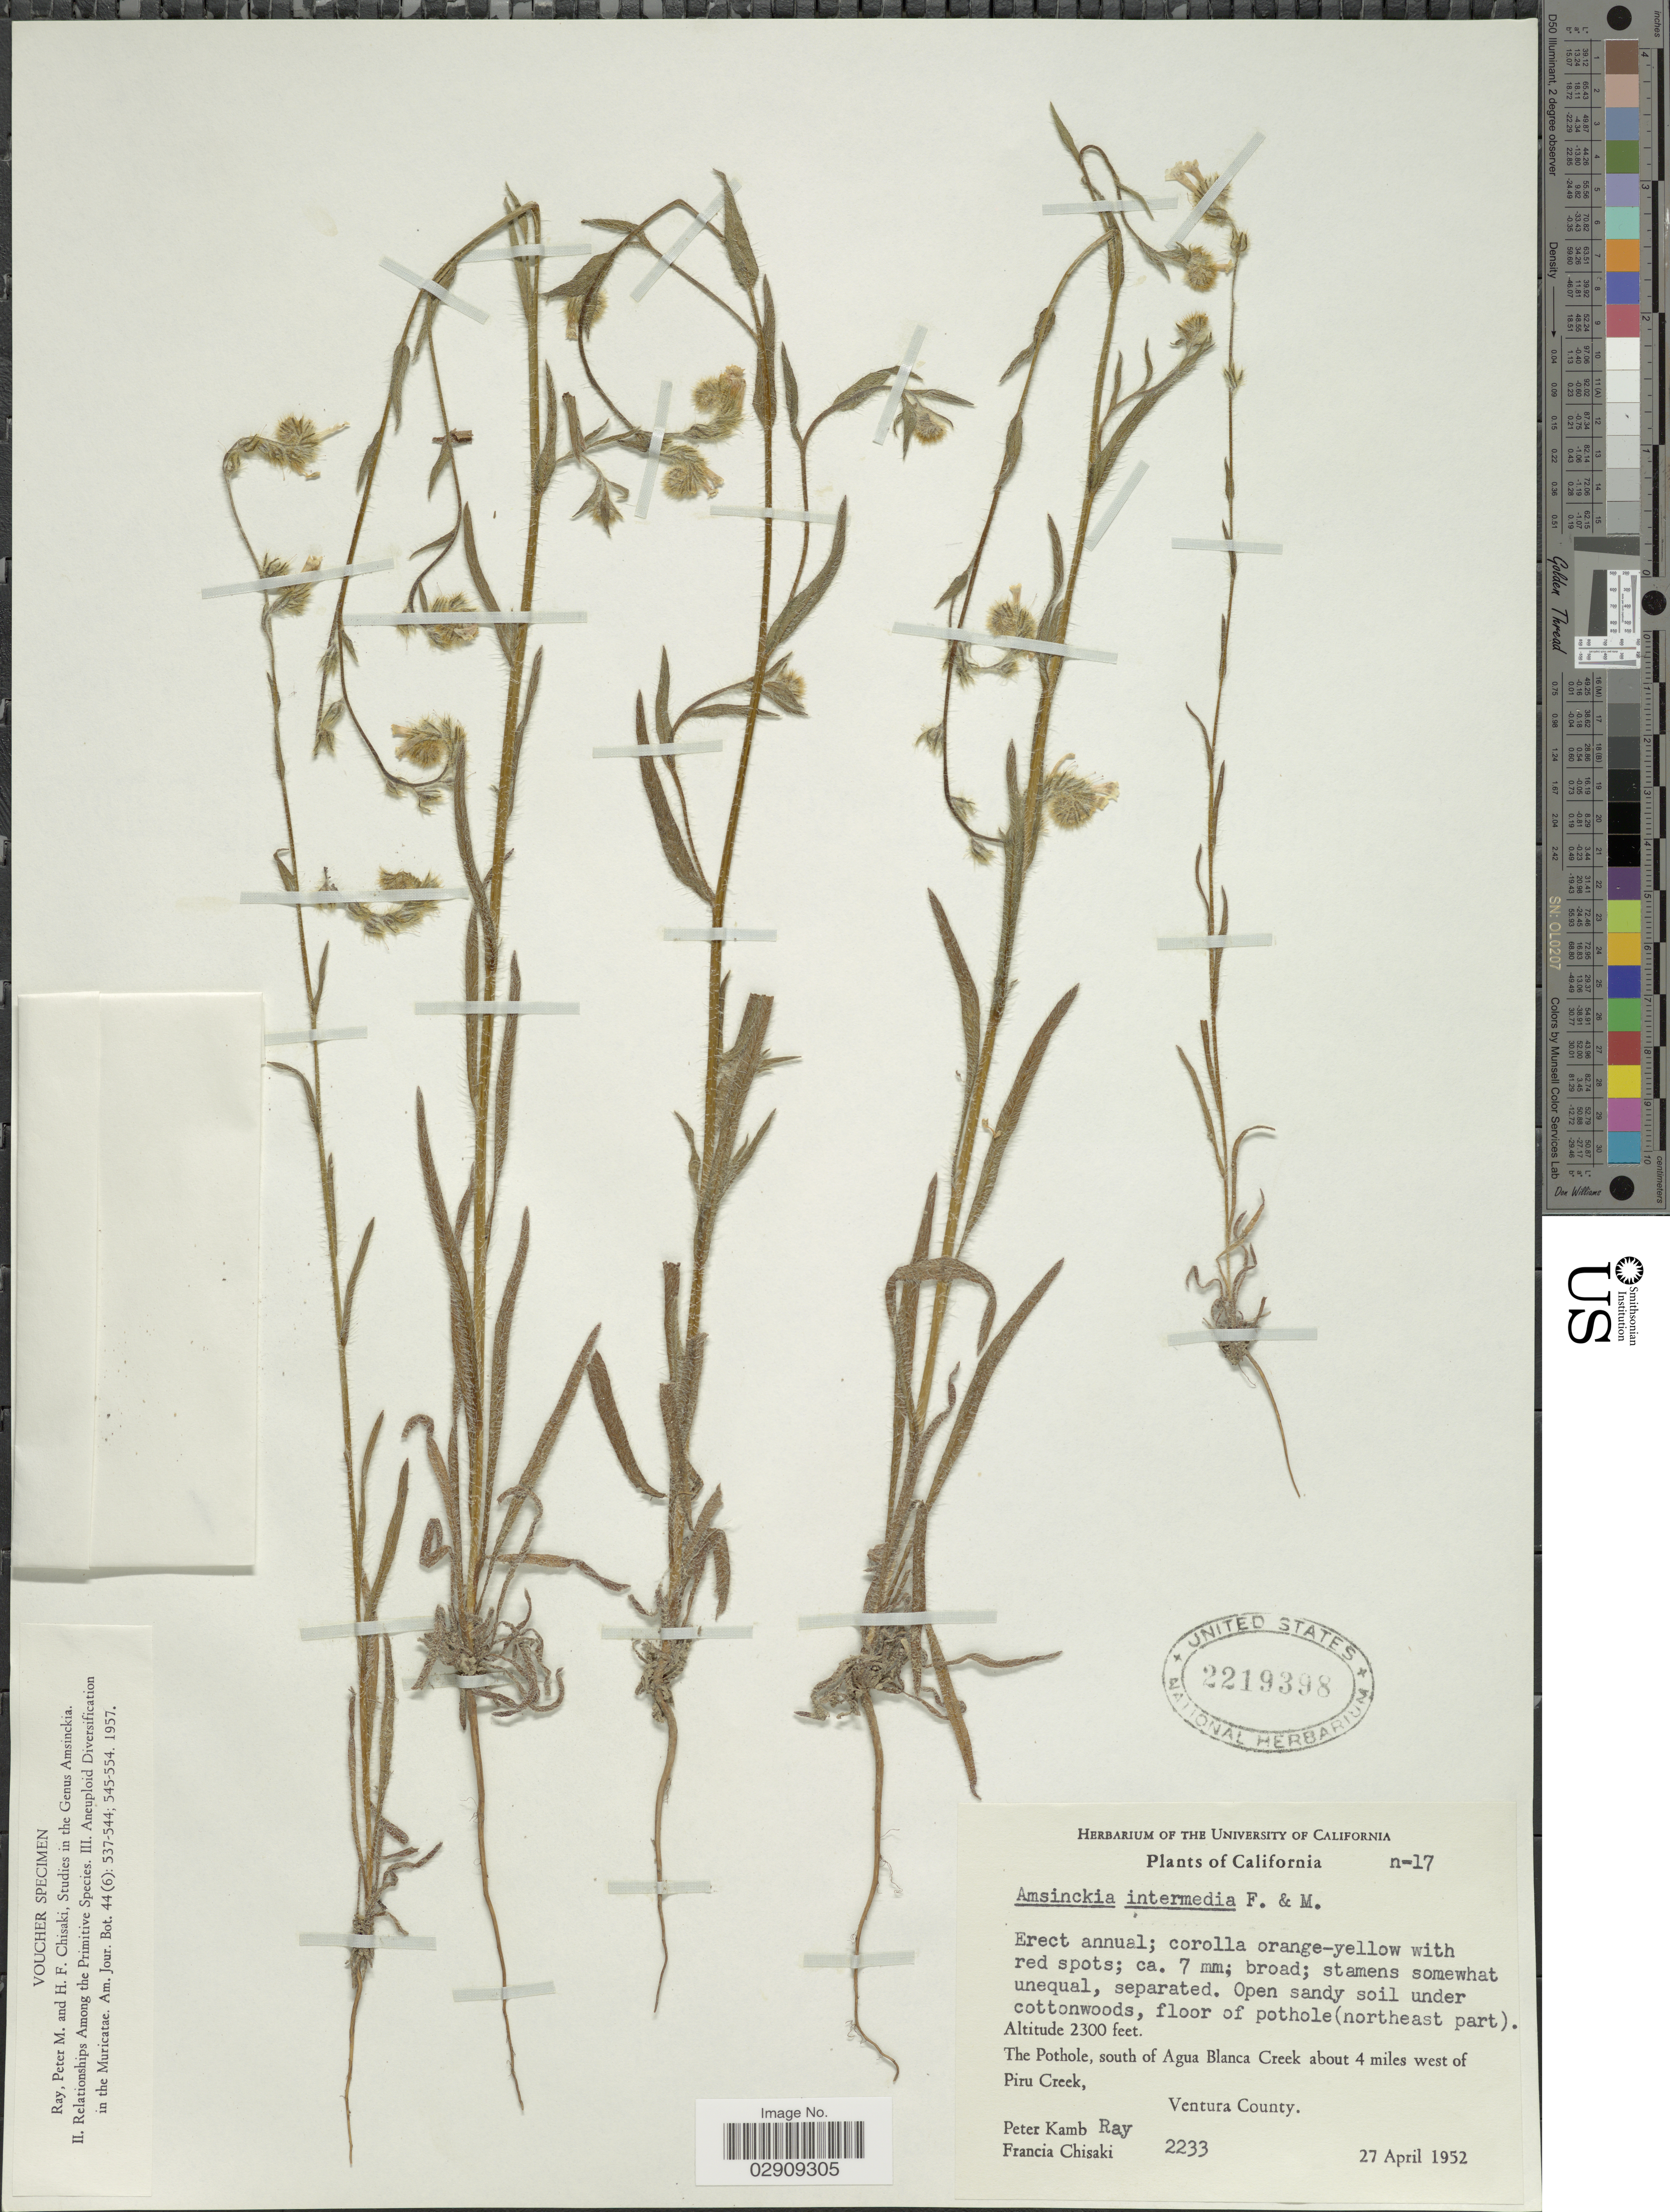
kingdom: Plantae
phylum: Tracheophyta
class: Magnoliopsida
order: Boraginales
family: Boraginaceae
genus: Amsinckia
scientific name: Amsinckia menziesii var. intermedia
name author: (Fisch. & C.A. Mey.) Ganders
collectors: P. Ray & F. Chisaki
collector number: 2233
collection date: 1952-04-27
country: United States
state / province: California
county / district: Ventura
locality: The Pothole, south of Agua Blanca Creek about 4 miles west of Piru Creek, Ventura County.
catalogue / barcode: US 2219398